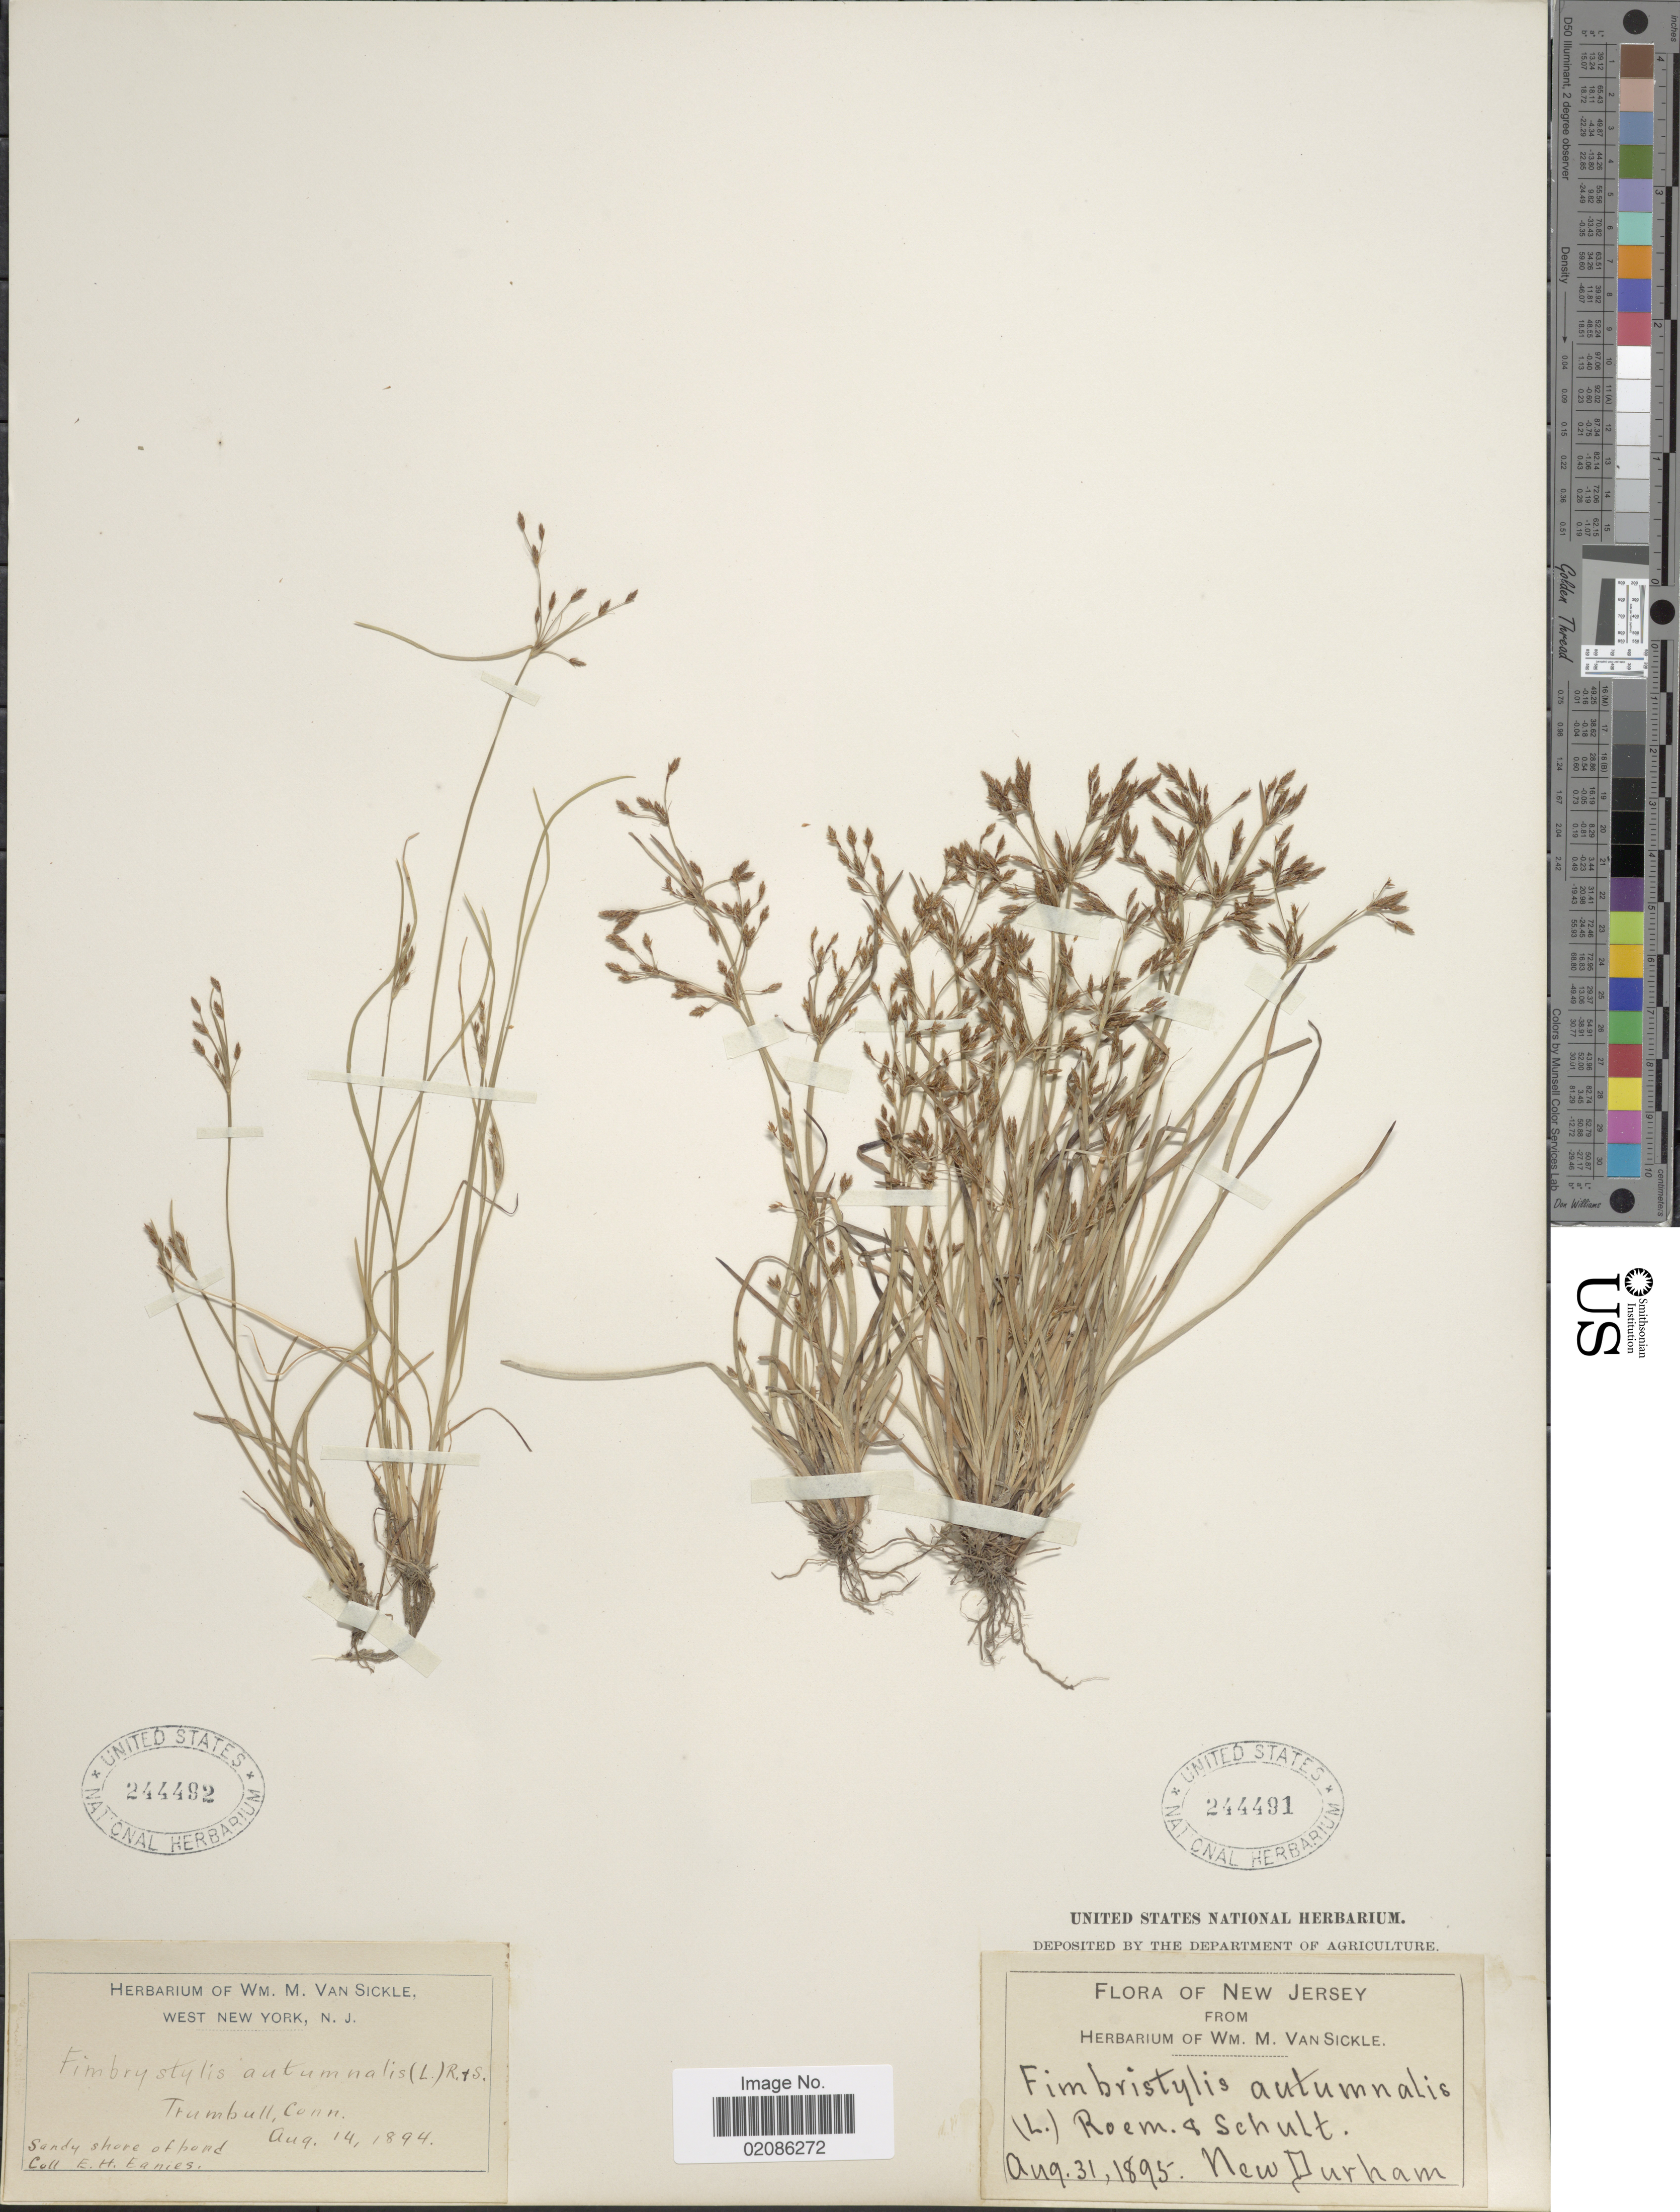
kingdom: Plantae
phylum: Tracheophyta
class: Liliopsida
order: Poales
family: Cyperaceae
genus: Fimbristylis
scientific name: Fimbristylis autumnalis (L.) Roem. & Schult.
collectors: ex herb. Wm. M. Van Sickle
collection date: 1895-08-31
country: United States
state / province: New Jersey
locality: New Durham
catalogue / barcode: US 244491